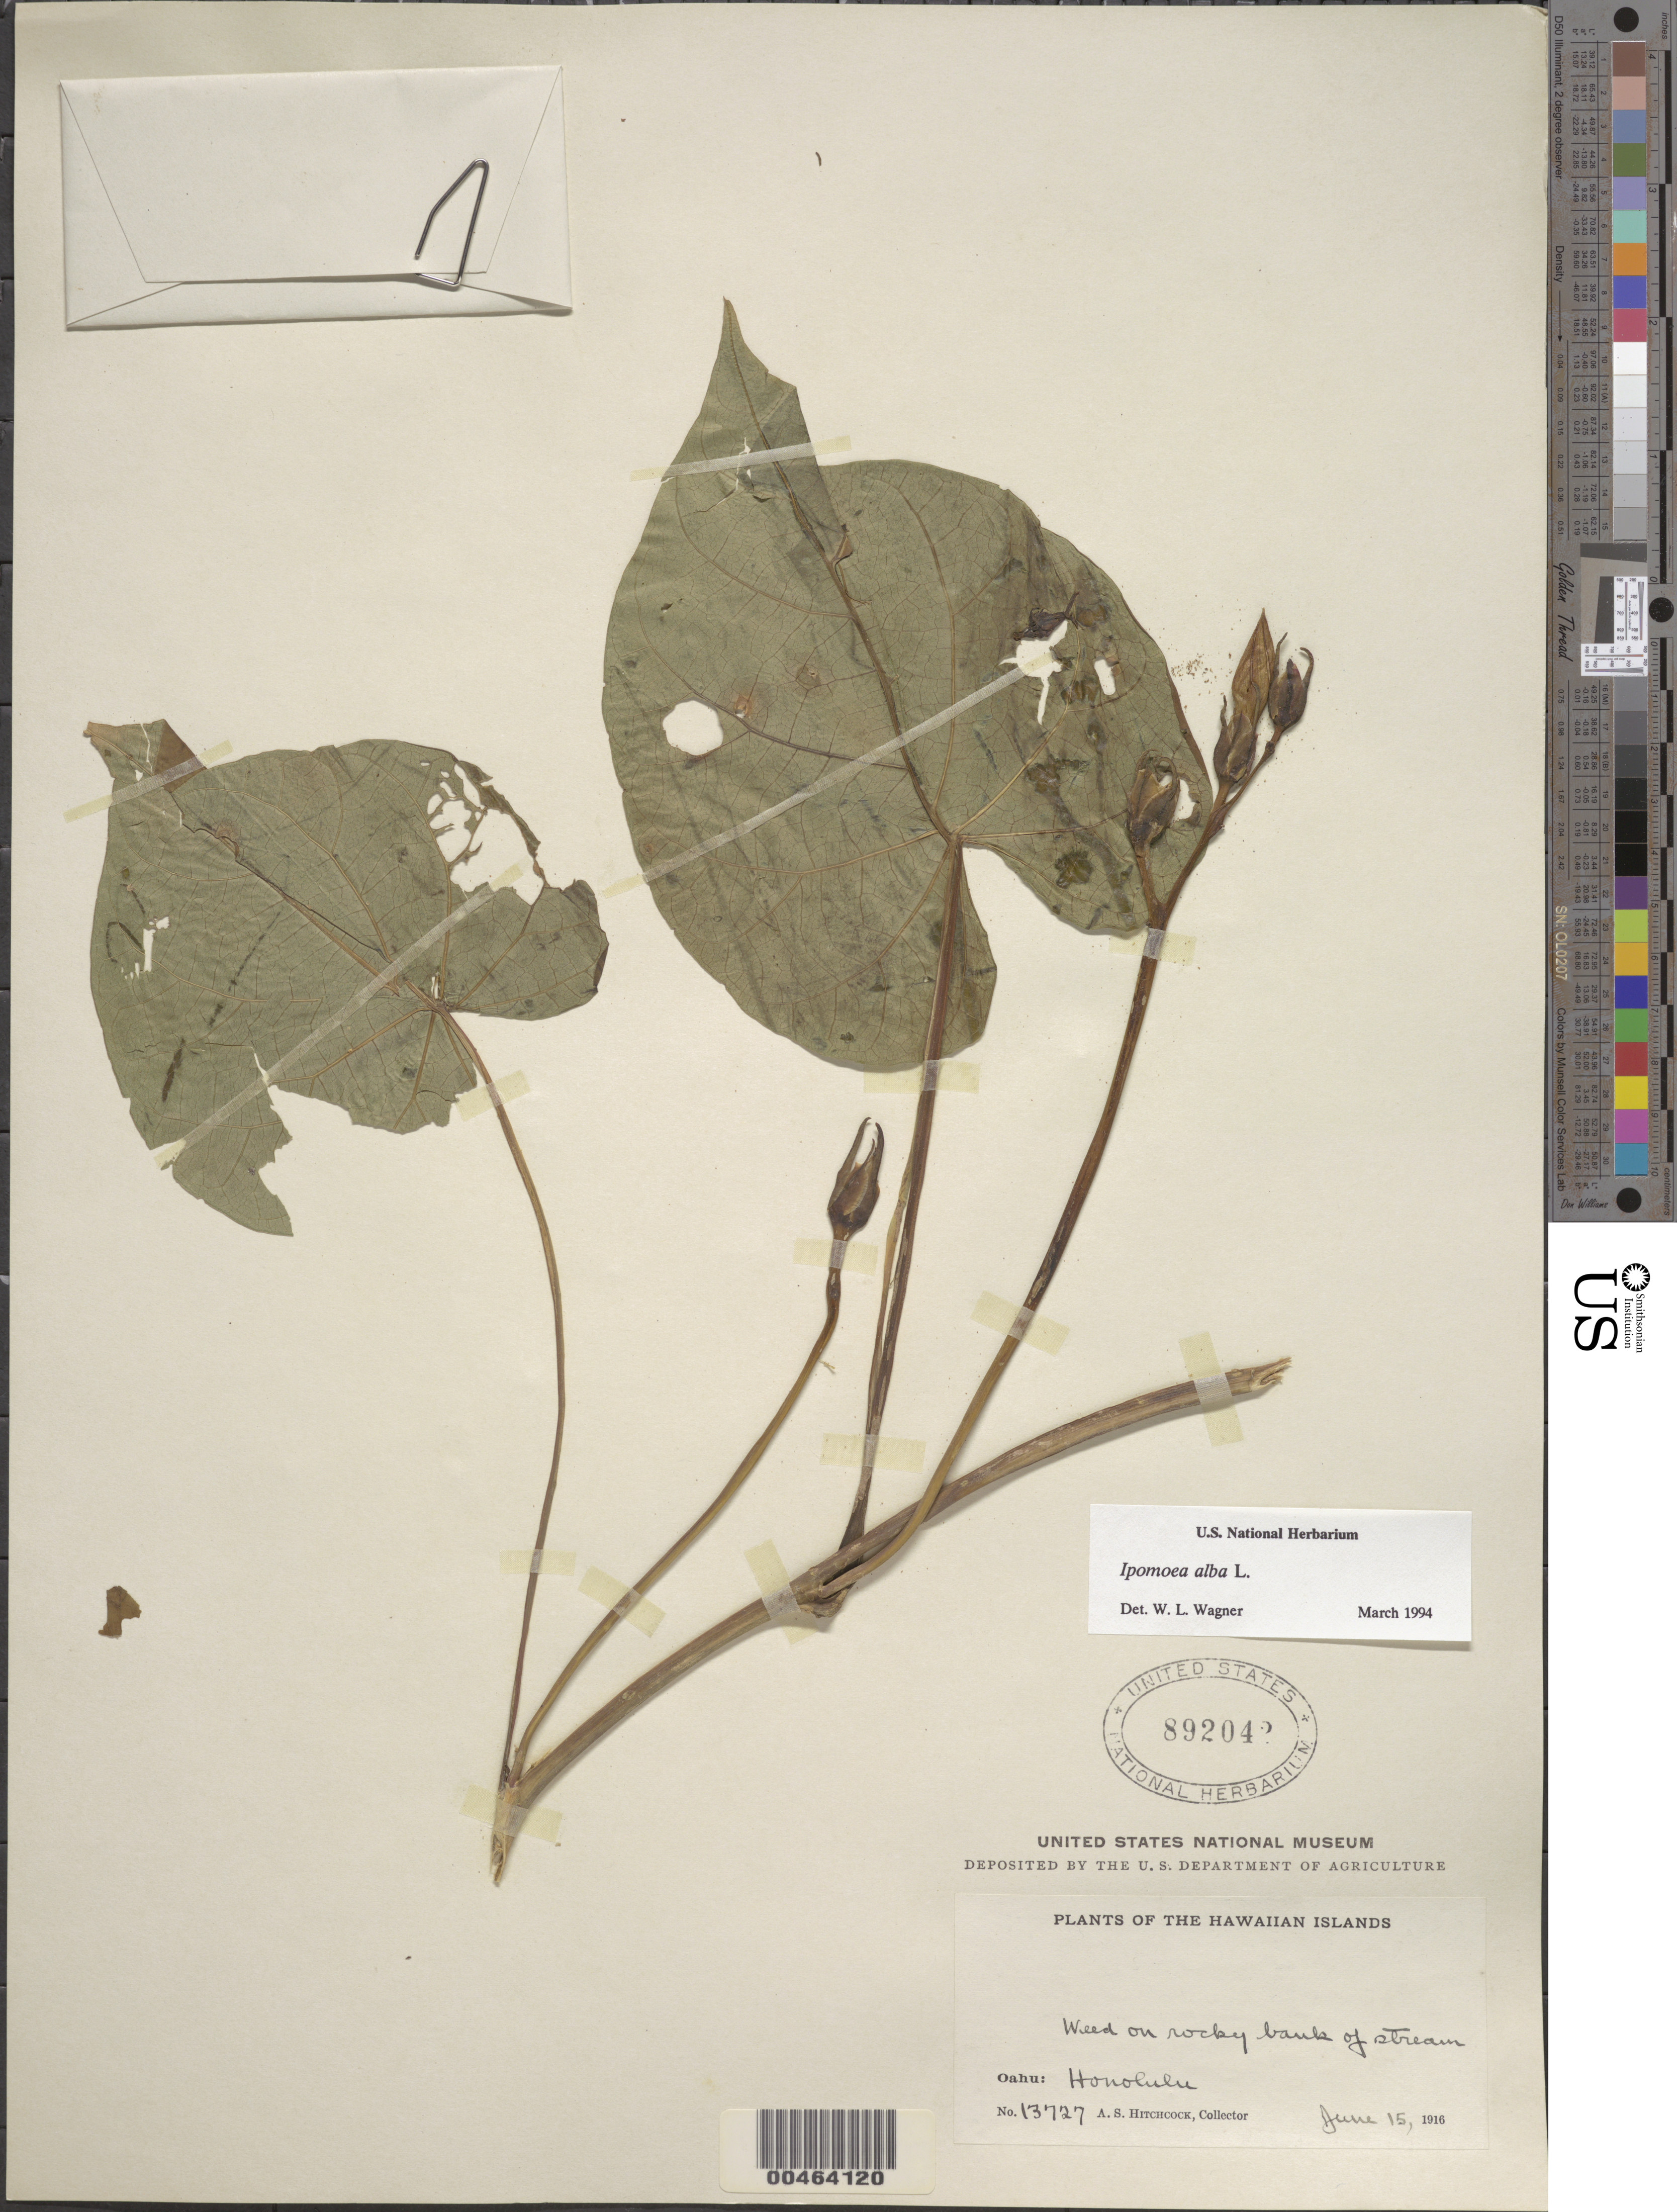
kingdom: Plantae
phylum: Tracheophyta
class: Magnoliopsida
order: Solanales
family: Convolvulaceae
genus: Ipomoea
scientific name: Ipomoea alba L.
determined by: Wagner, W. L., (BOT), Smithsonian Institution - National Museum of Natural History (UNITED STATES)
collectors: A. S. Hitchcock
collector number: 13727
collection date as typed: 15 Jun 1916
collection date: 1916-06-15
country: United States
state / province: Hawaii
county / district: Honolulu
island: Oahu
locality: Honolulu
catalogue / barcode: US 892042